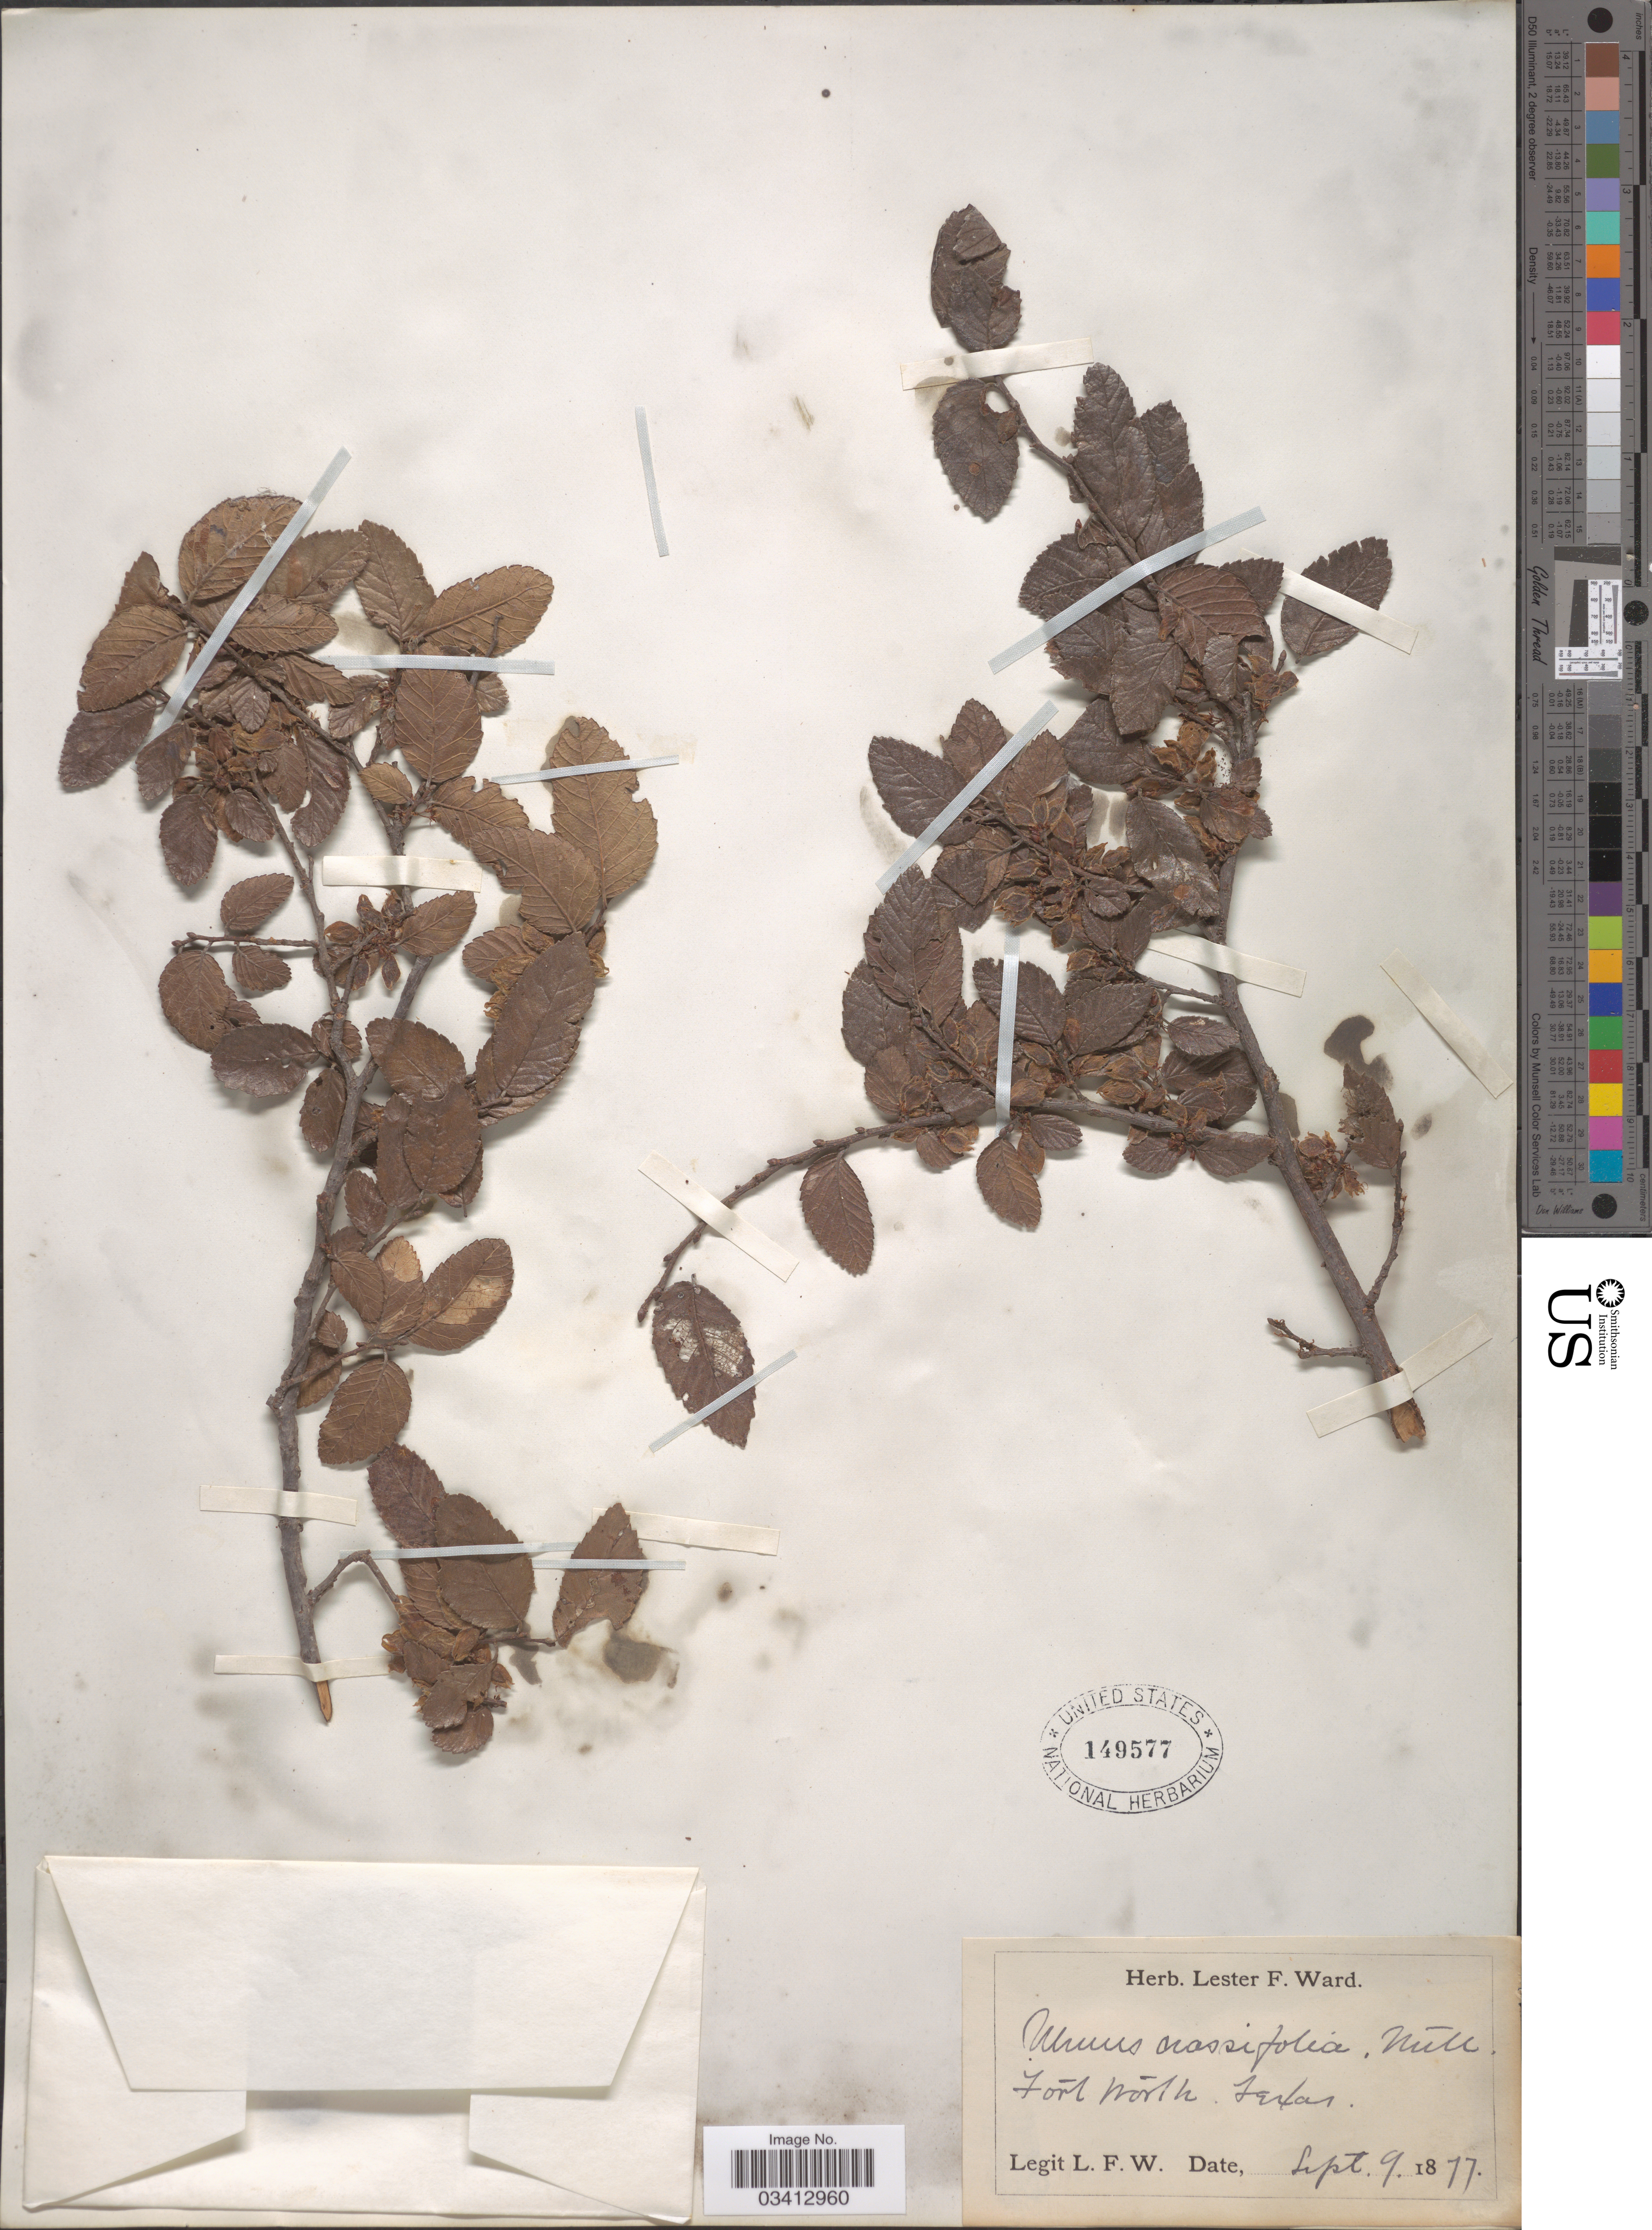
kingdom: Plantae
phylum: Tracheophyta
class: Magnoliopsida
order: Rosales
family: Ulmaceae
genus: Ulmus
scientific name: Ulmus crassifolia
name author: Nutt.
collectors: L. F. Ward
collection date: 1877-09-09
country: United States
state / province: Texas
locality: Fort Worth.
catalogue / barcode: US 149577